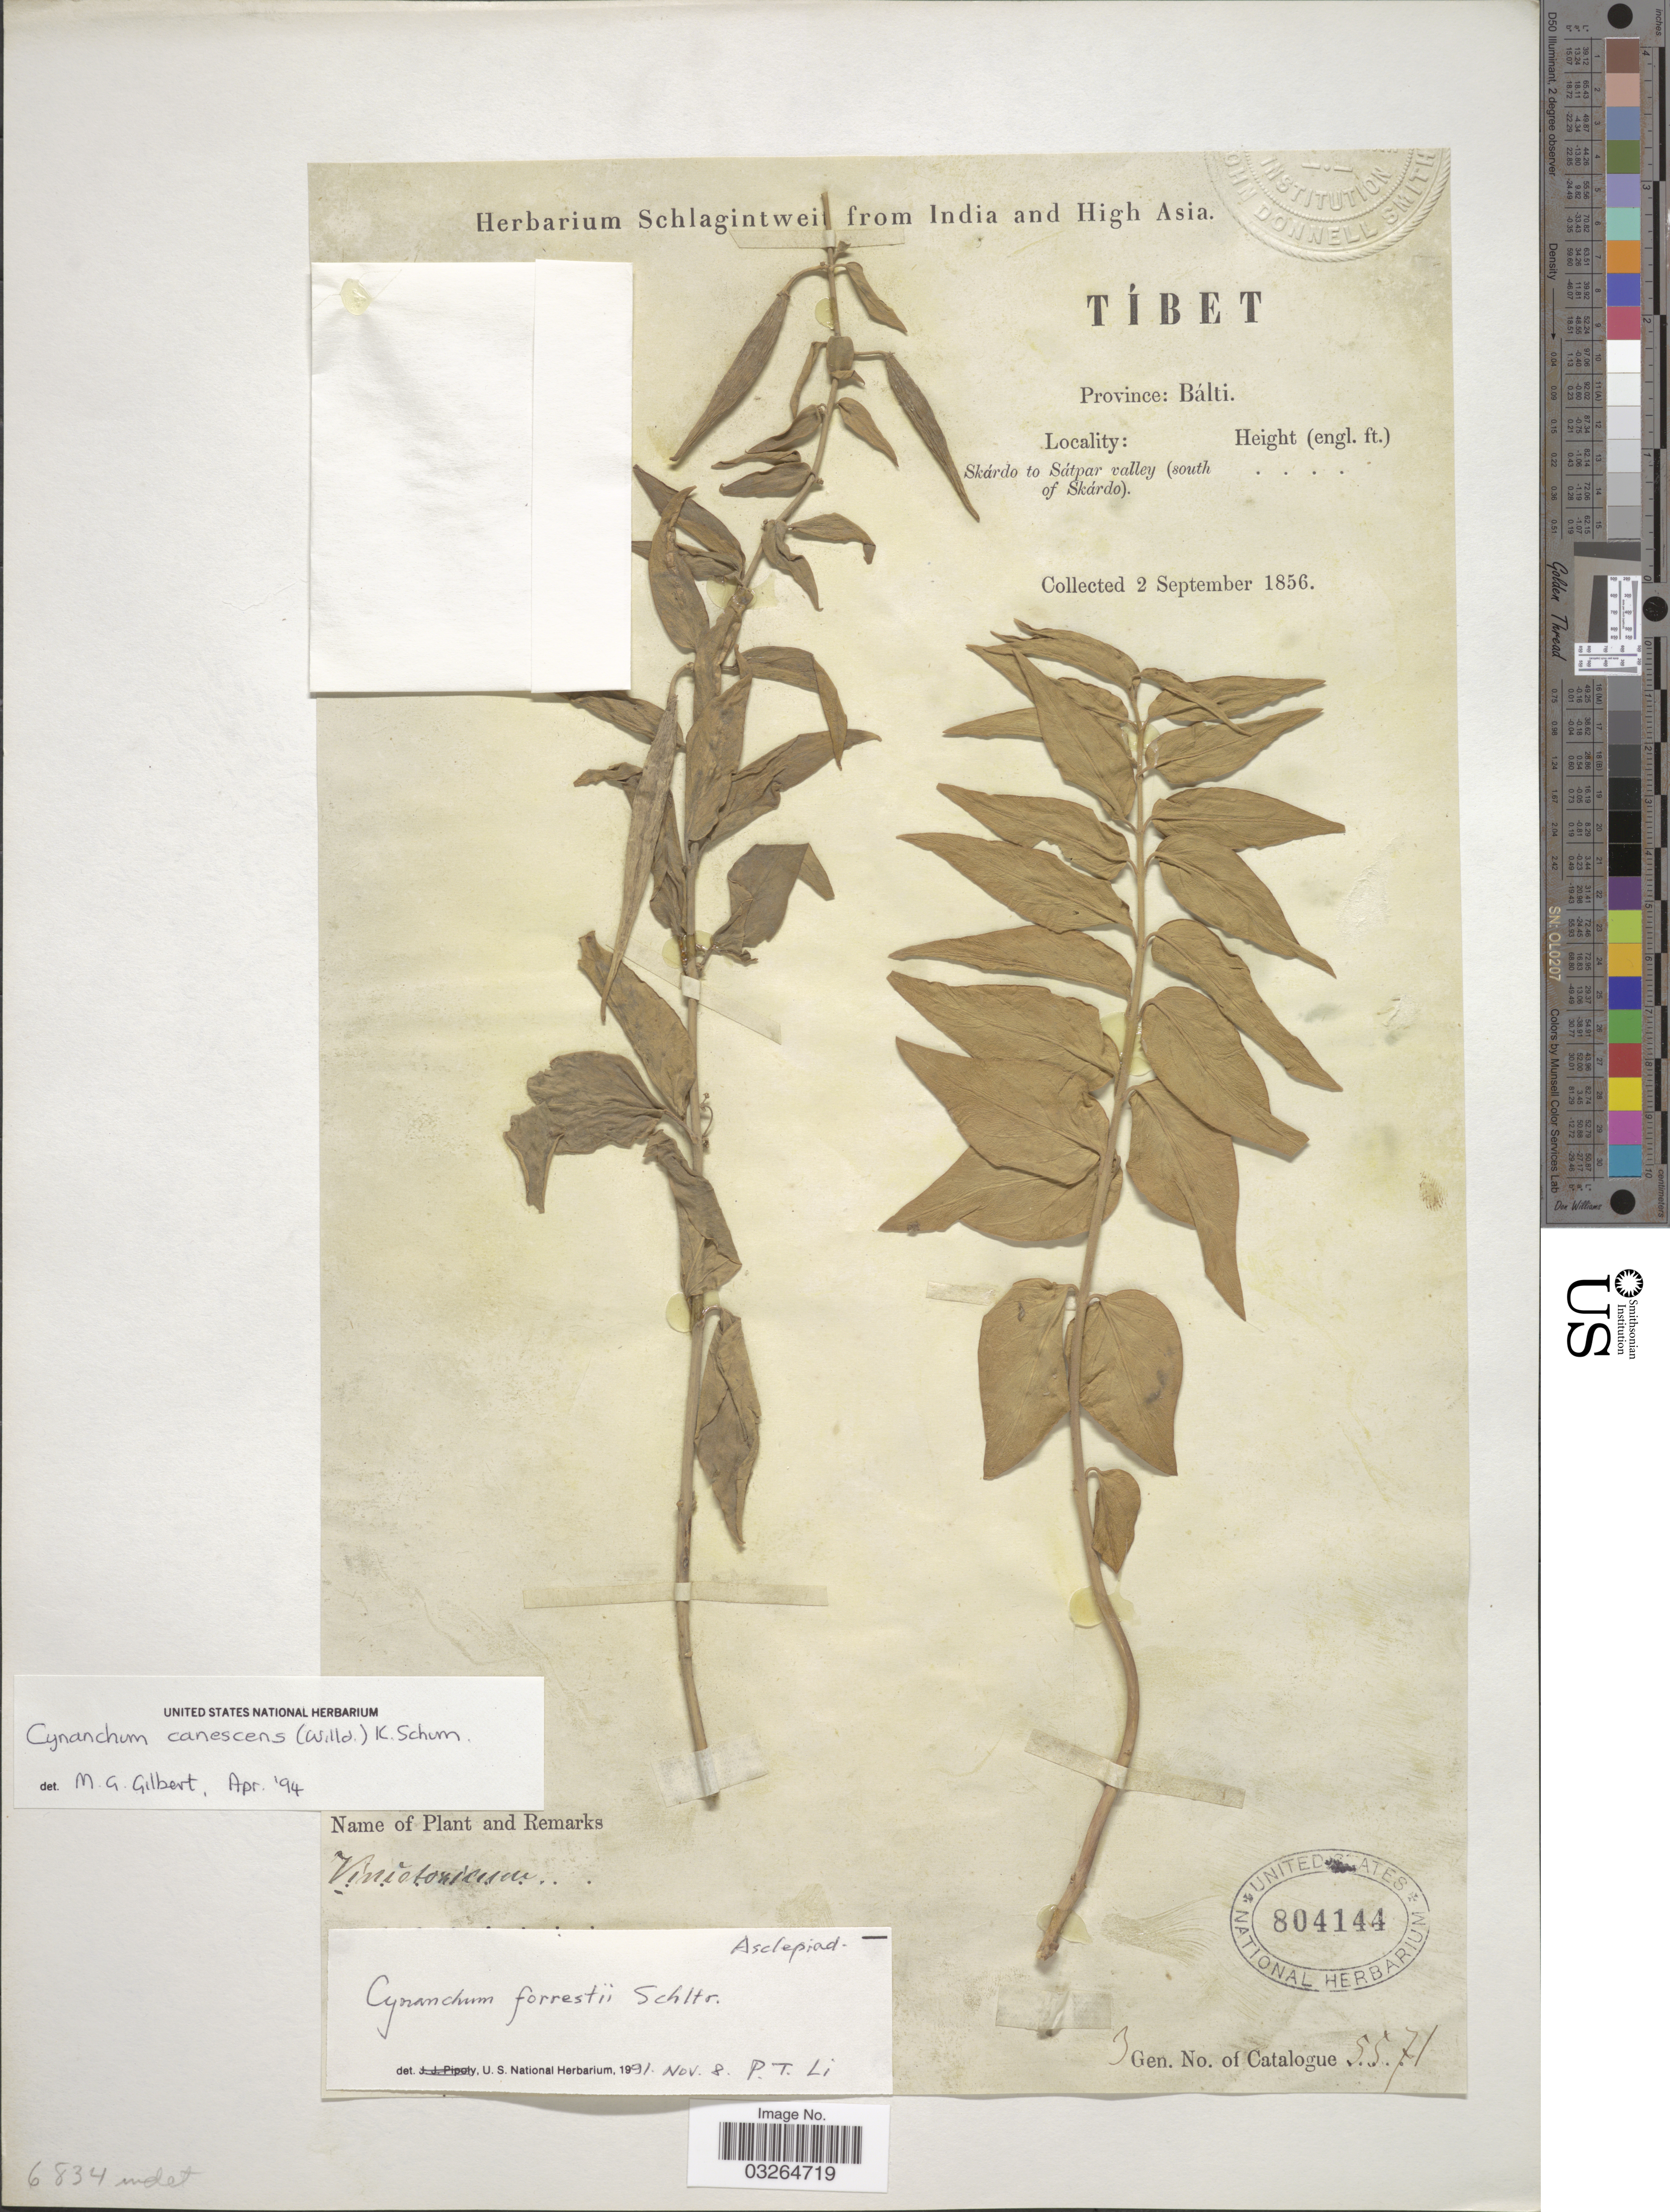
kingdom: Plantae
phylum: Tracheophyta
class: Magnoliopsida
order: Gentianales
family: Apocynaceae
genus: Cynanchum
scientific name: Cynanchum canescens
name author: (Willd.) K. Schum.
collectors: ex herb. Schlagintweit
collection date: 1856-09-02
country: China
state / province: Xizang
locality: Tíbet. Province: Bálti. Skárdo to Sátpar valley (south of Skárdo).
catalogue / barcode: US 804144